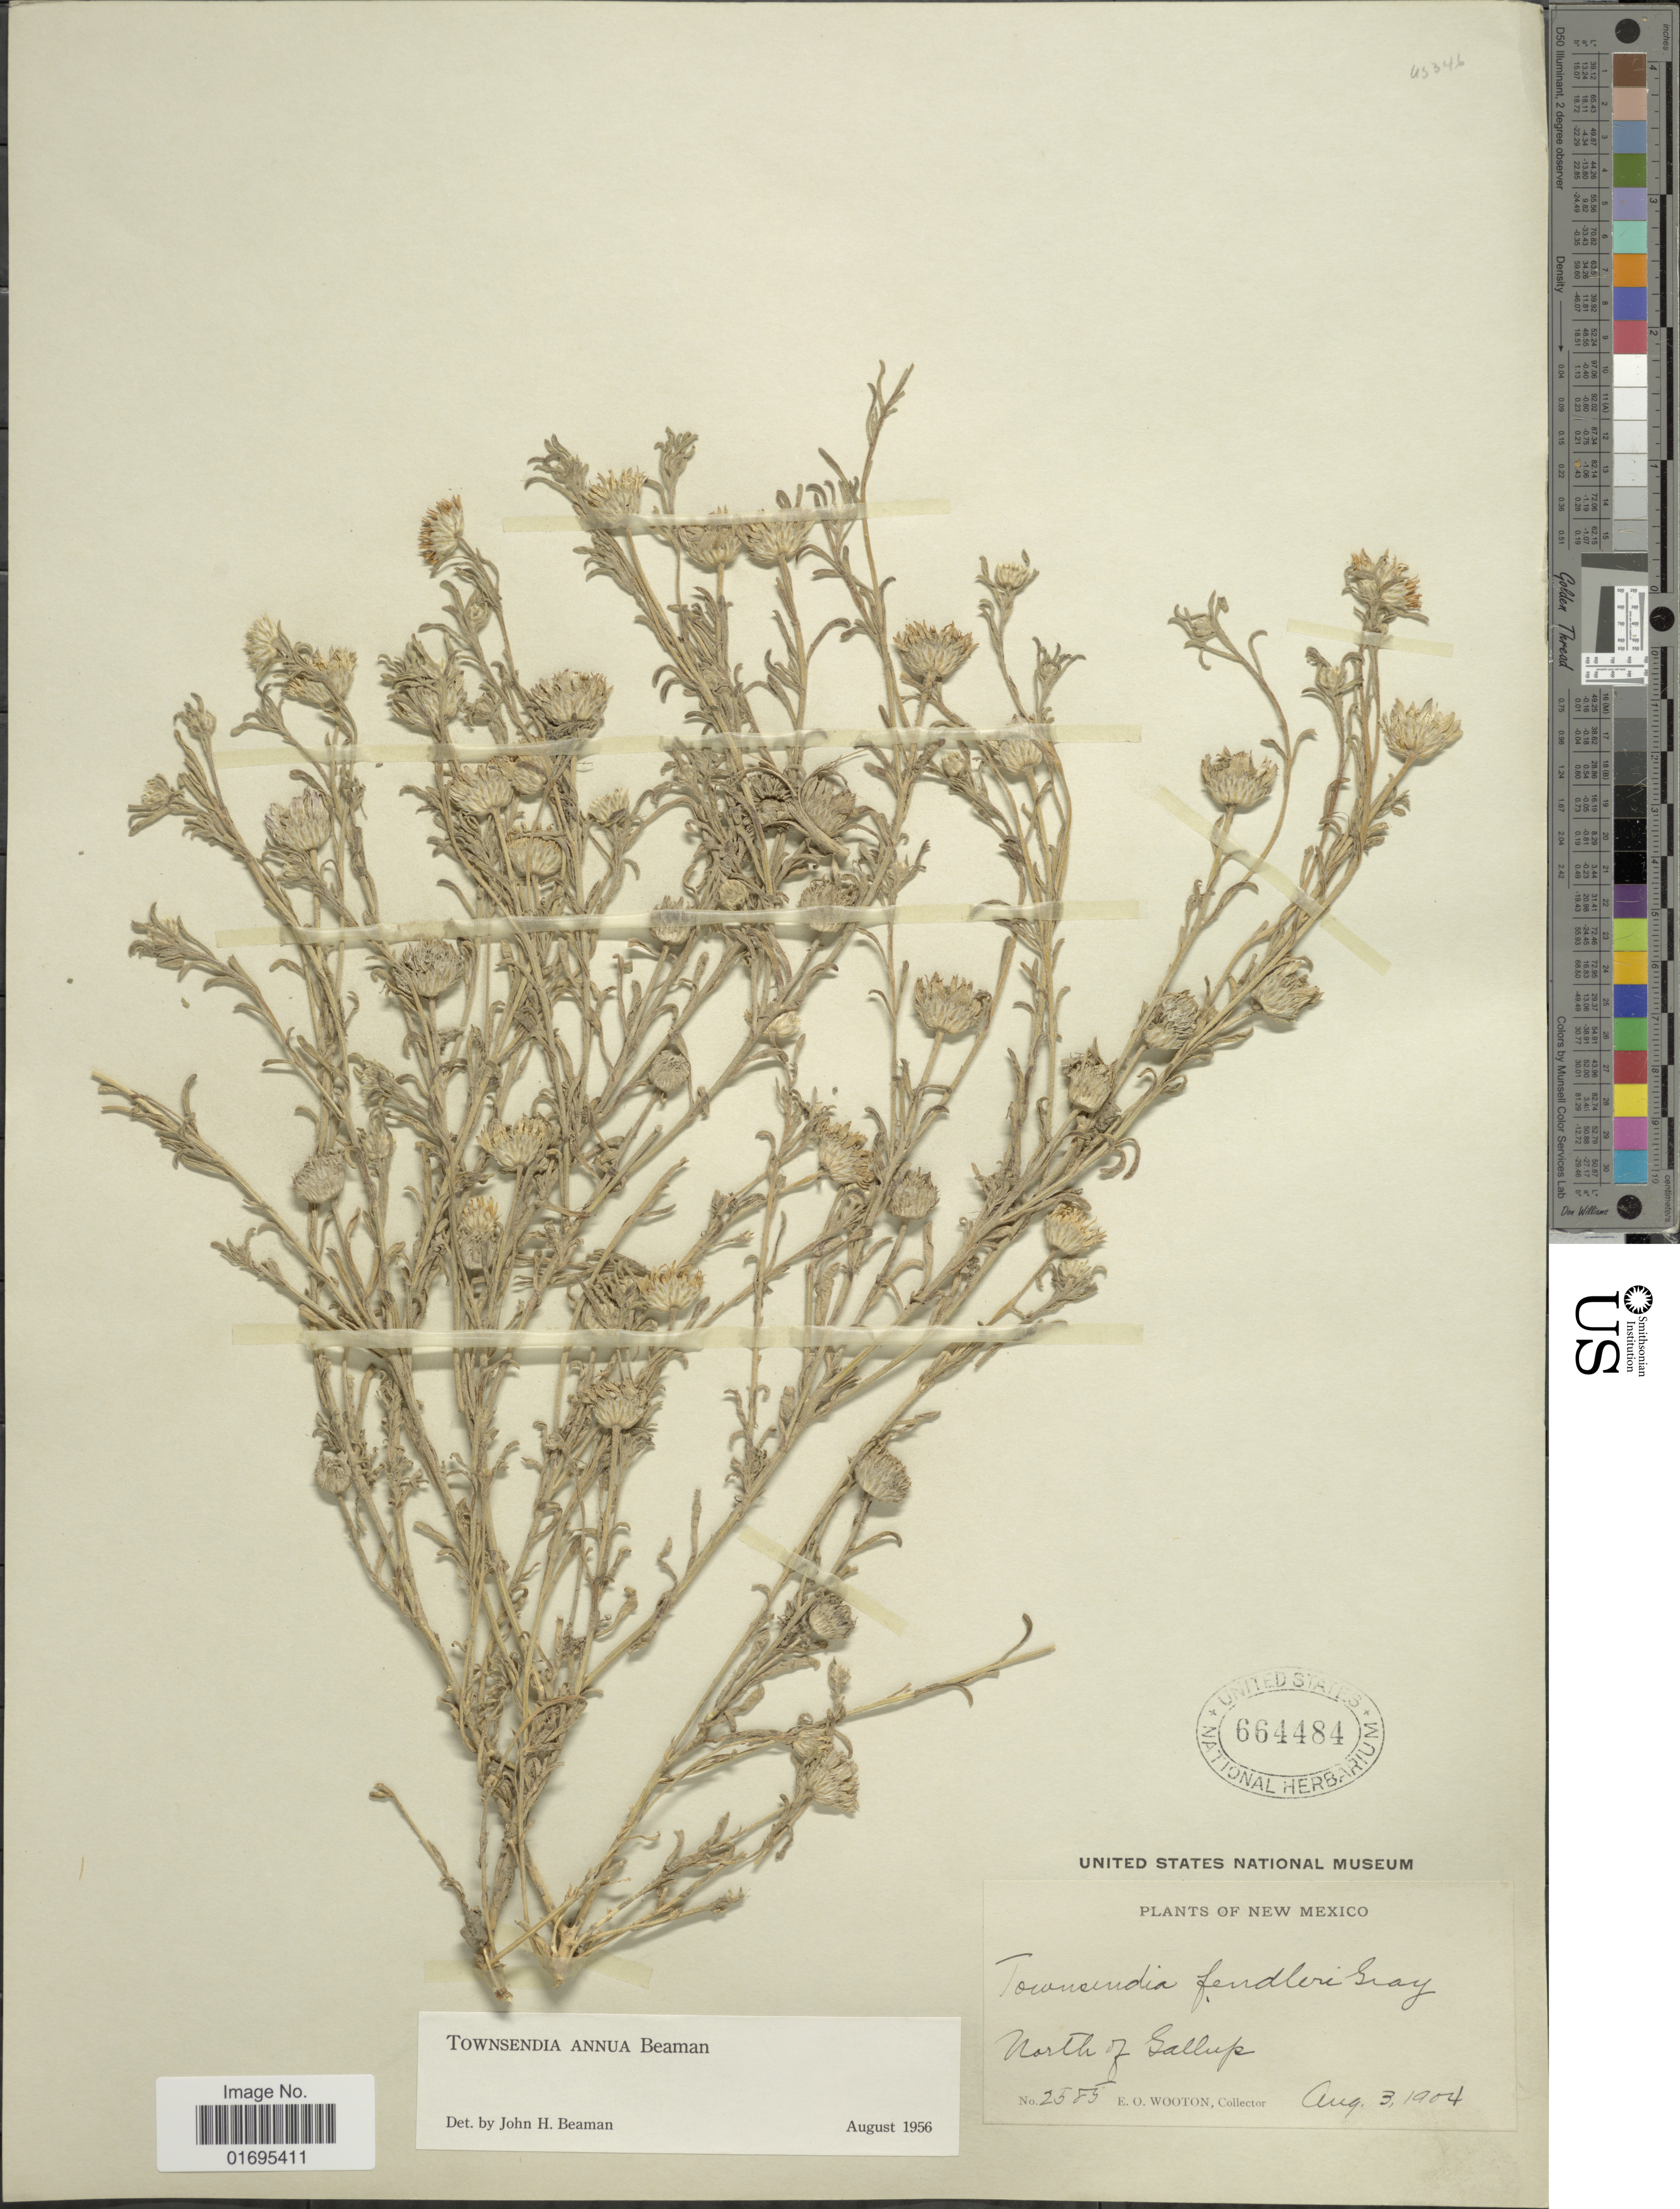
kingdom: Plantae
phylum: Tracheophyta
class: Magnoliopsida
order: Asterales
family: Asteraceae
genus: Townsendia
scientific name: Townsendia annua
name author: Beaman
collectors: E. O. Wooton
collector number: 2585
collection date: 1904-08-03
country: United States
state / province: New Mexico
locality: North of Gallup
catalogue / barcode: US 664484